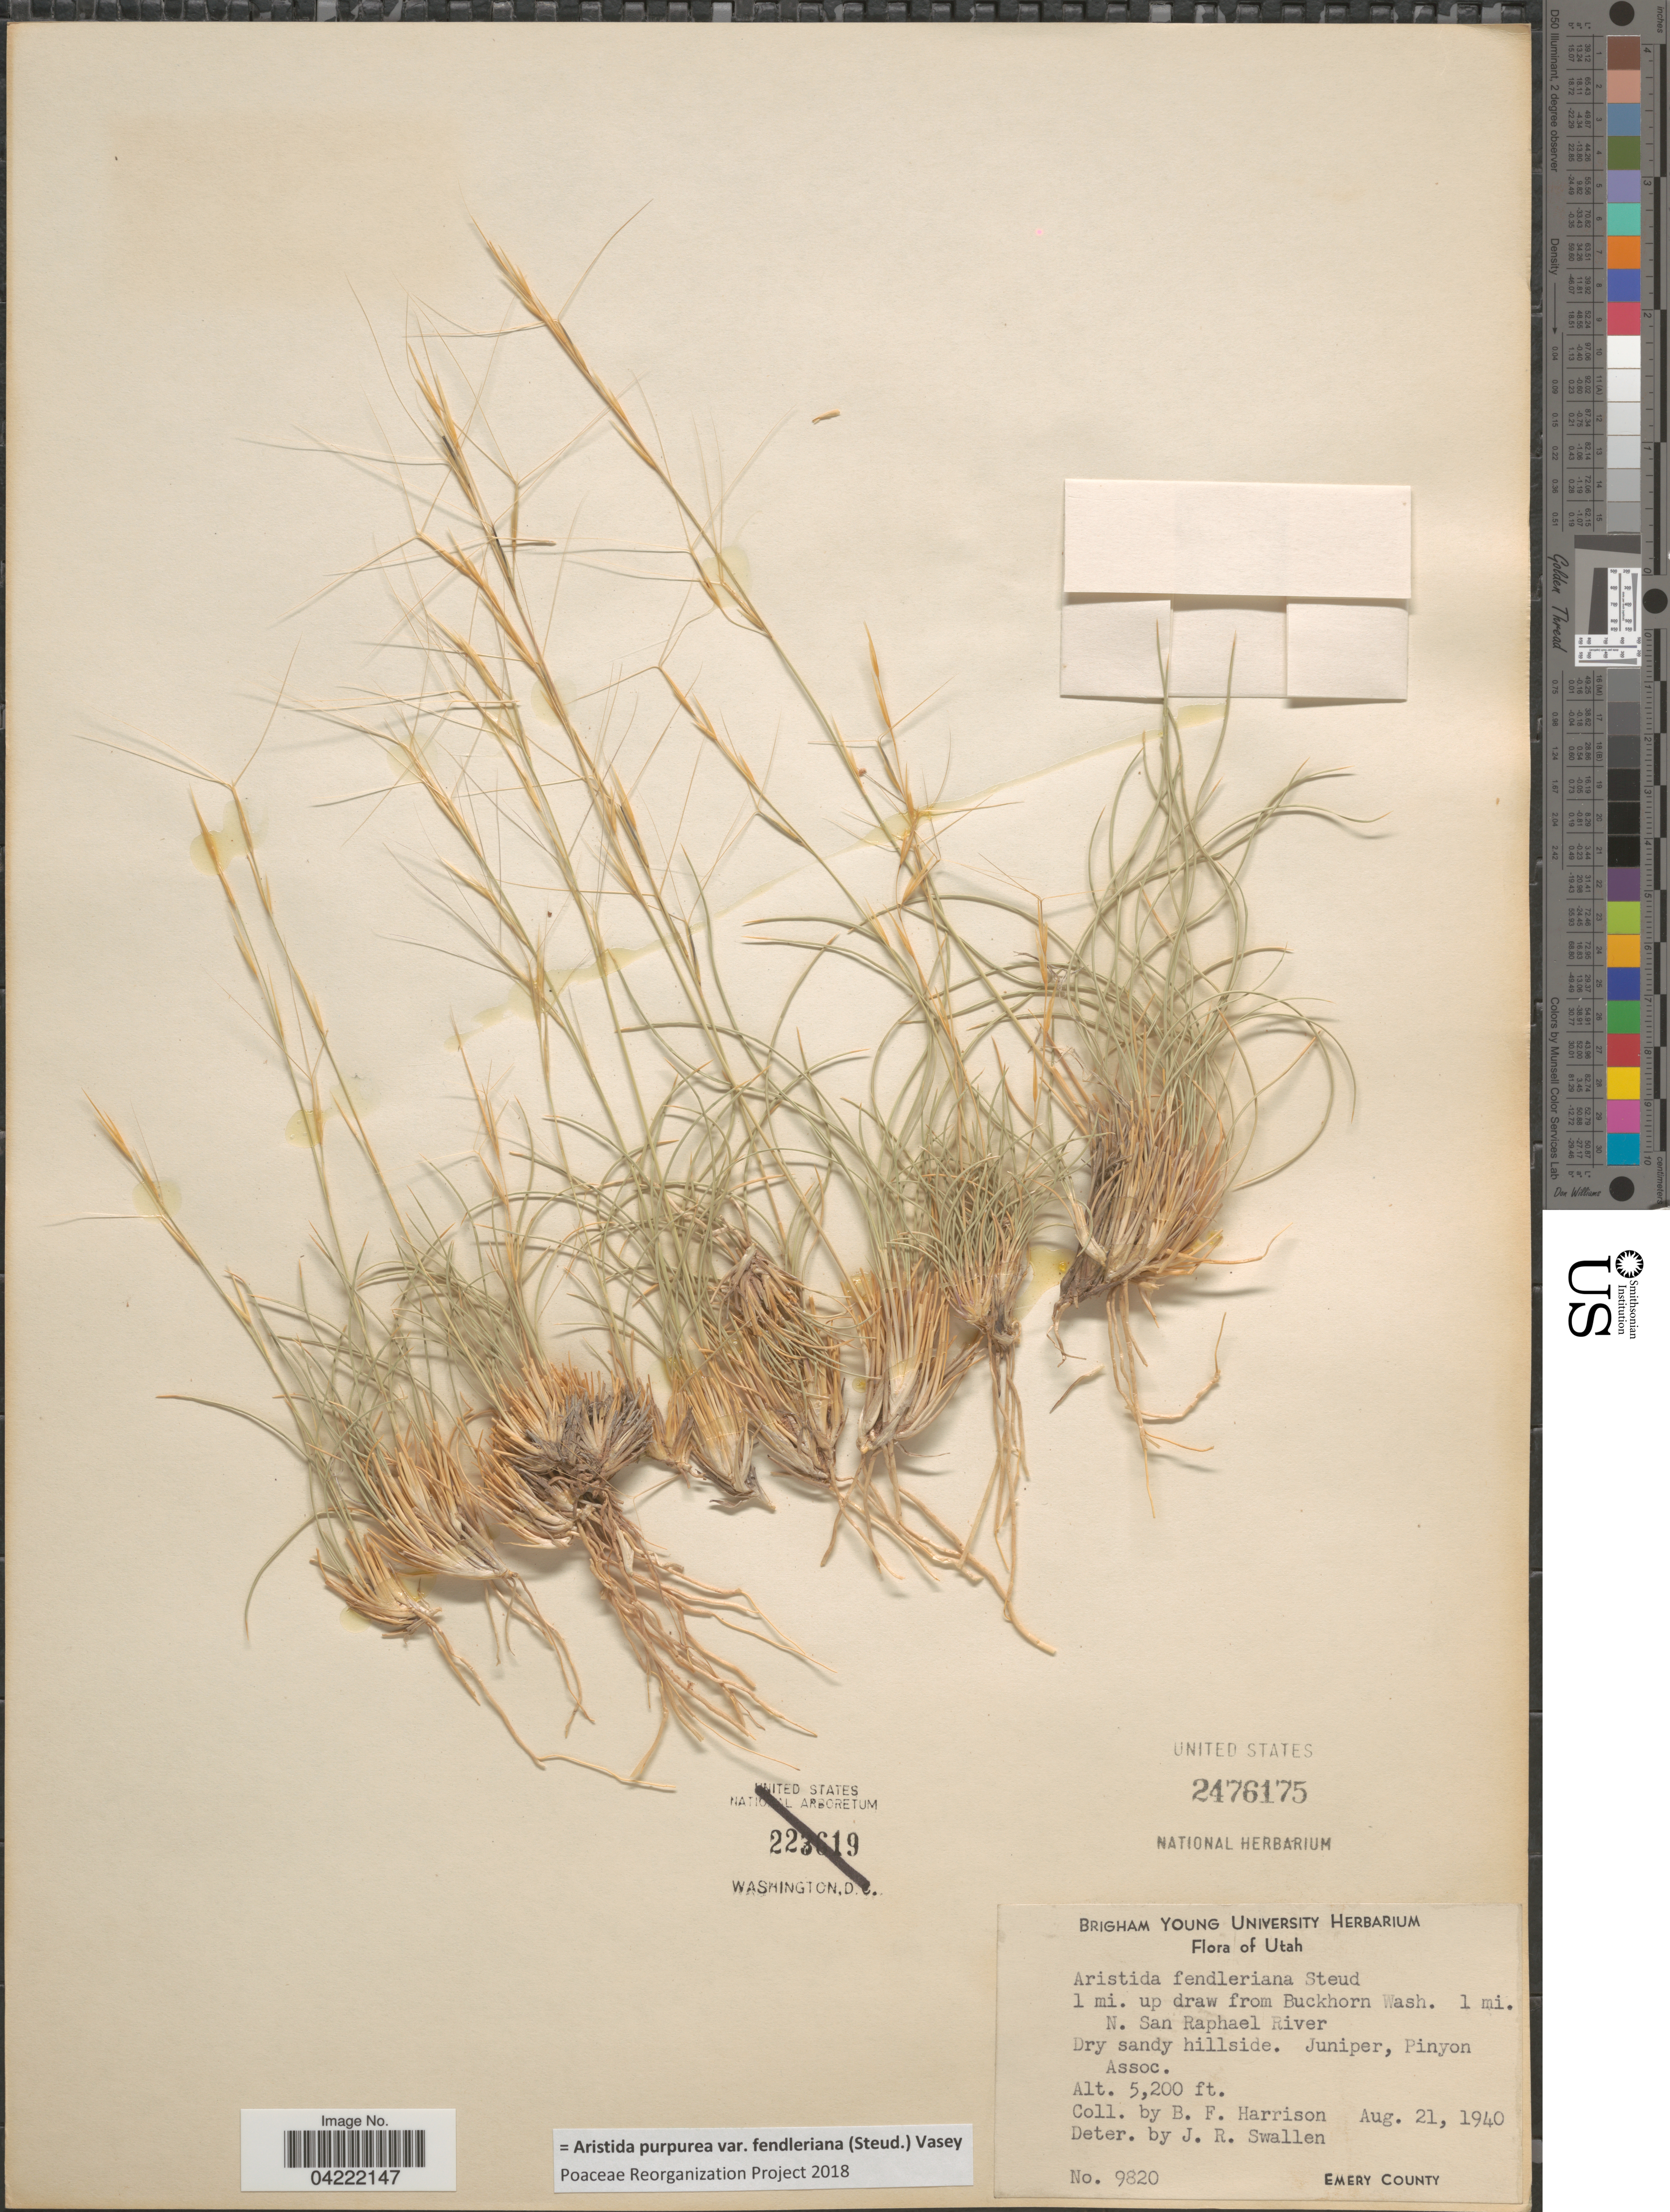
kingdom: Plantae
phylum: Tracheophyta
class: Liliopsida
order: Poales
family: Poaceae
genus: Aristida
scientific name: Aristida purpurea var. fendleriana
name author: (Steud.) Vasey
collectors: B. F. Harrison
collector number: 9820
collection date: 1940-08-21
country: United States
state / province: Utah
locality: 1 mi. up draw from Buckhorn Wash. 1 mi. N. San Raphael River. Emery County.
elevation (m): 1585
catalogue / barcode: US 2476175